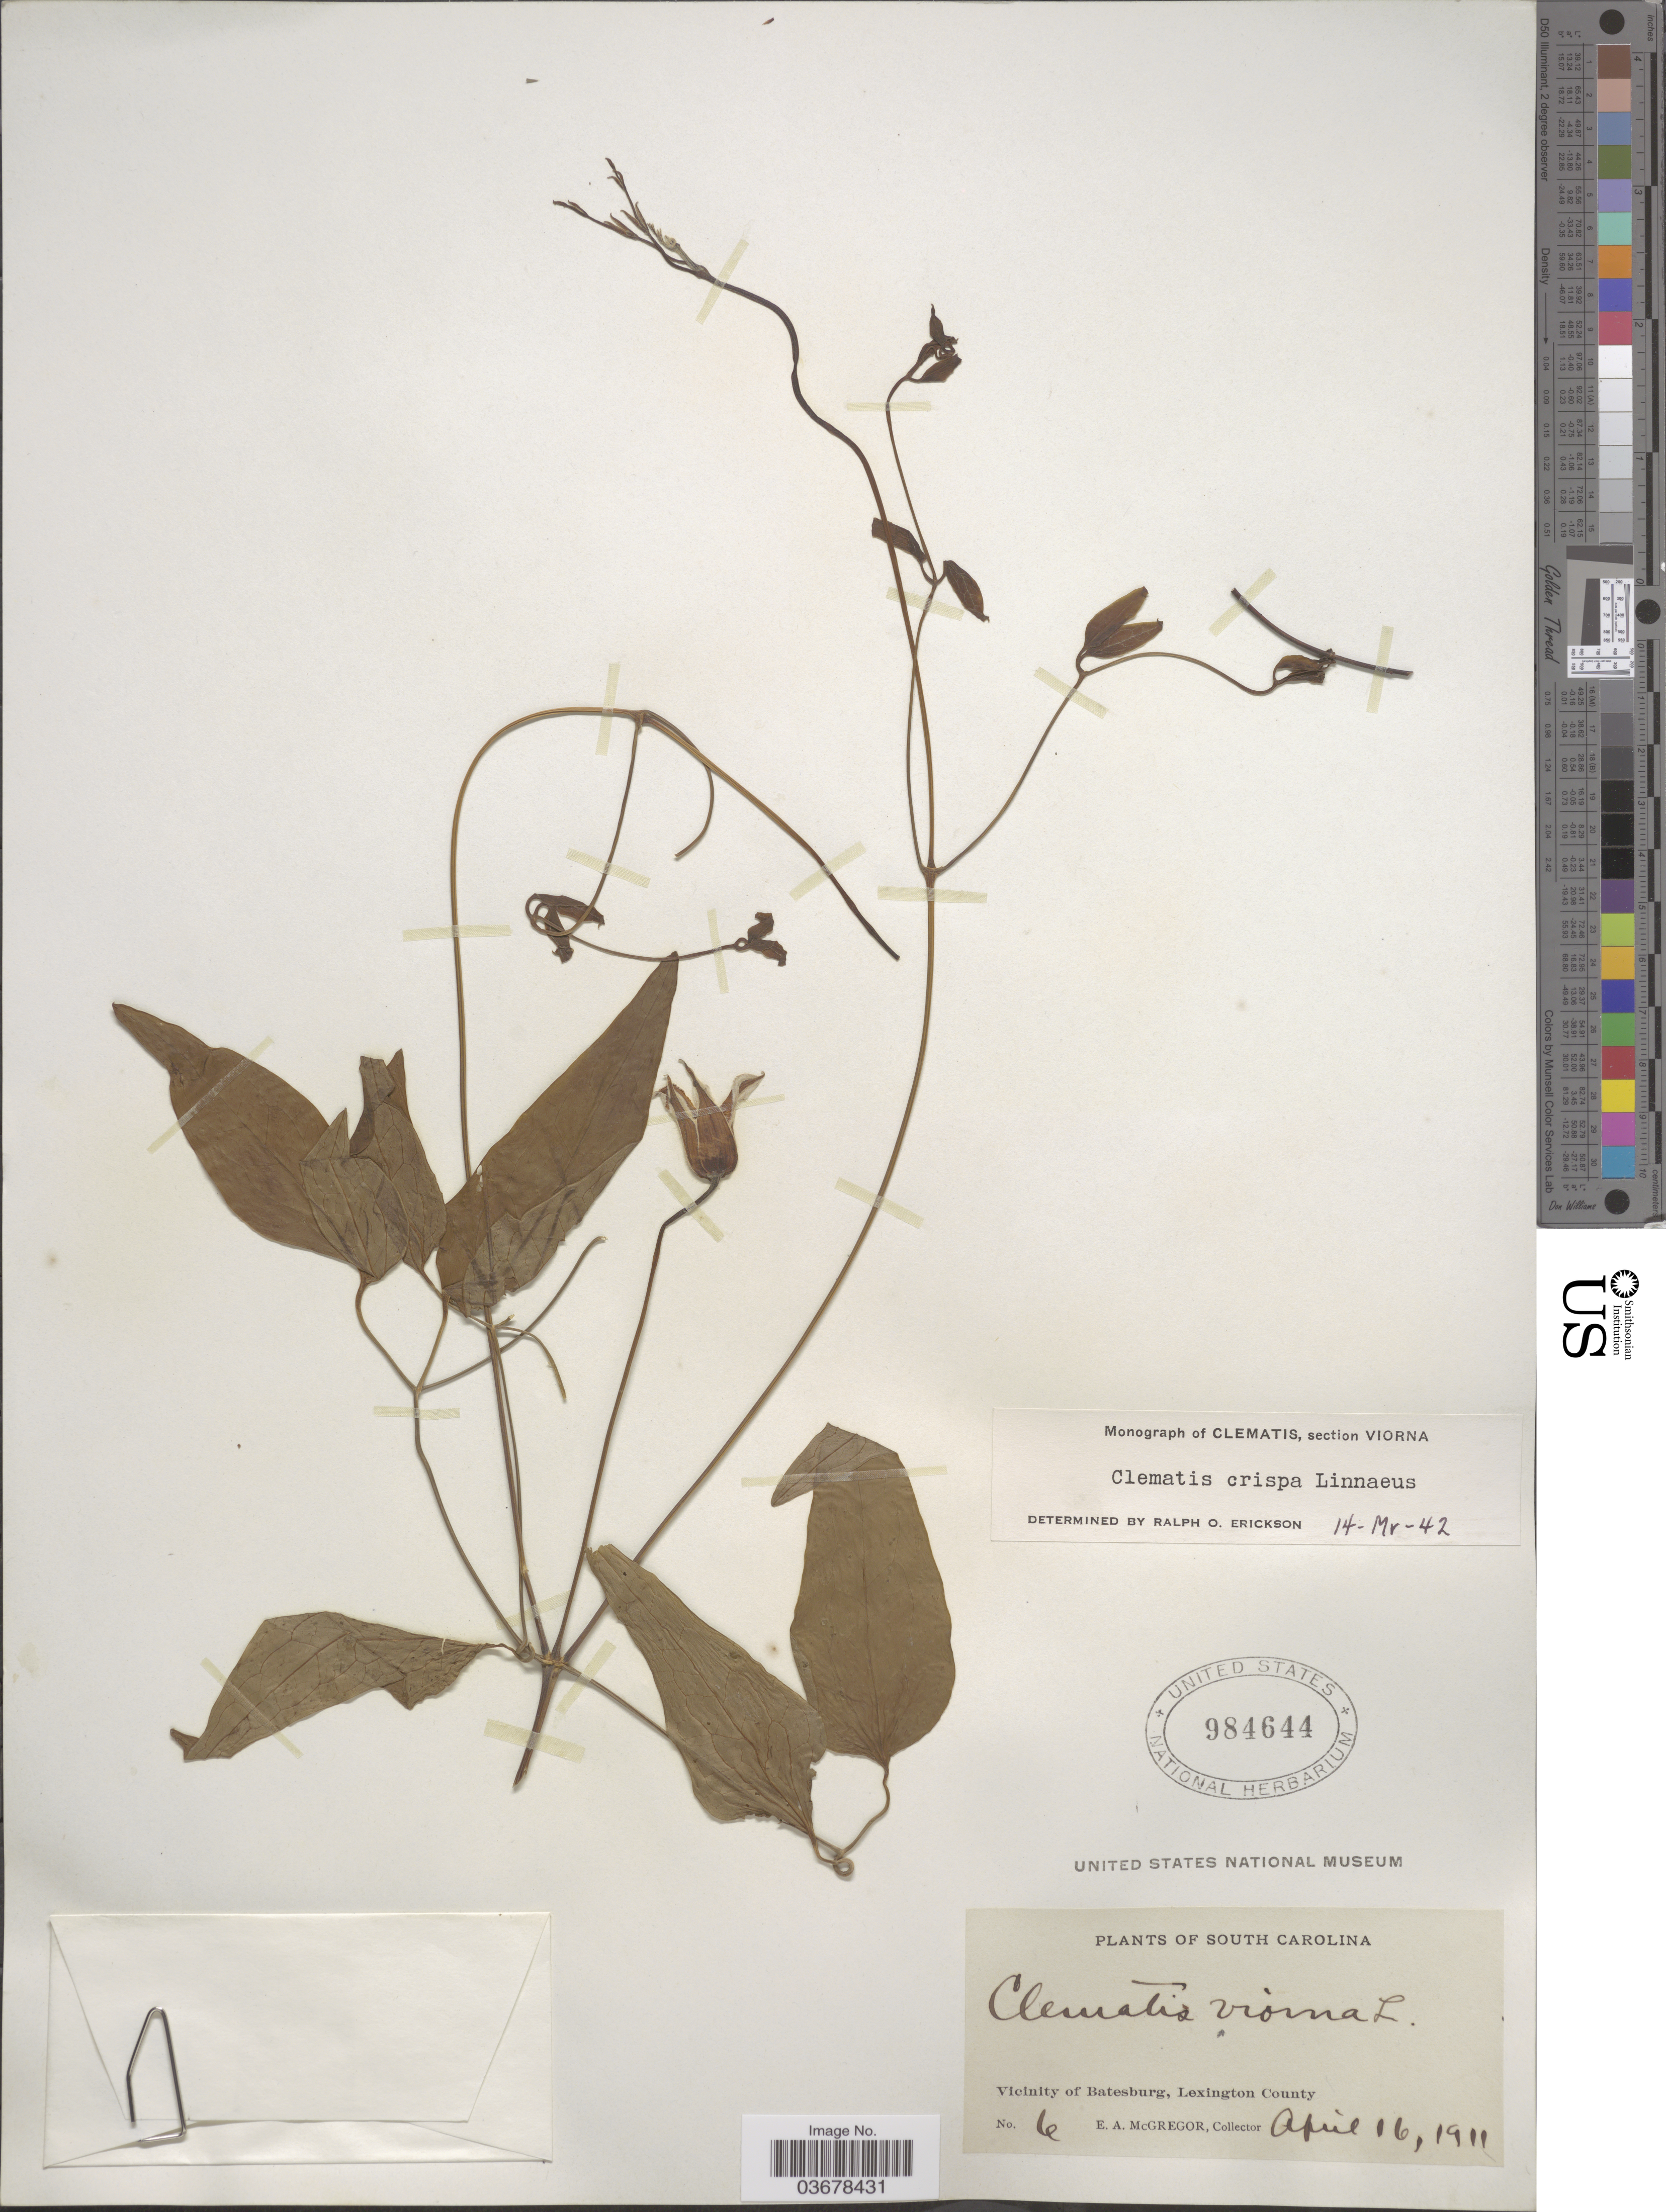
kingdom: Plantae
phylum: Tracheophyta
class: Magnoliopsida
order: Ranunculales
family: Ranunculaceae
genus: Clematis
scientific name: Clematis viorna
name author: L.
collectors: E. A. McGregor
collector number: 6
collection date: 1911-04-16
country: United States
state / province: South Carolina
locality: Vicinity of Batesburg, Lexington County.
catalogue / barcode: US 984644